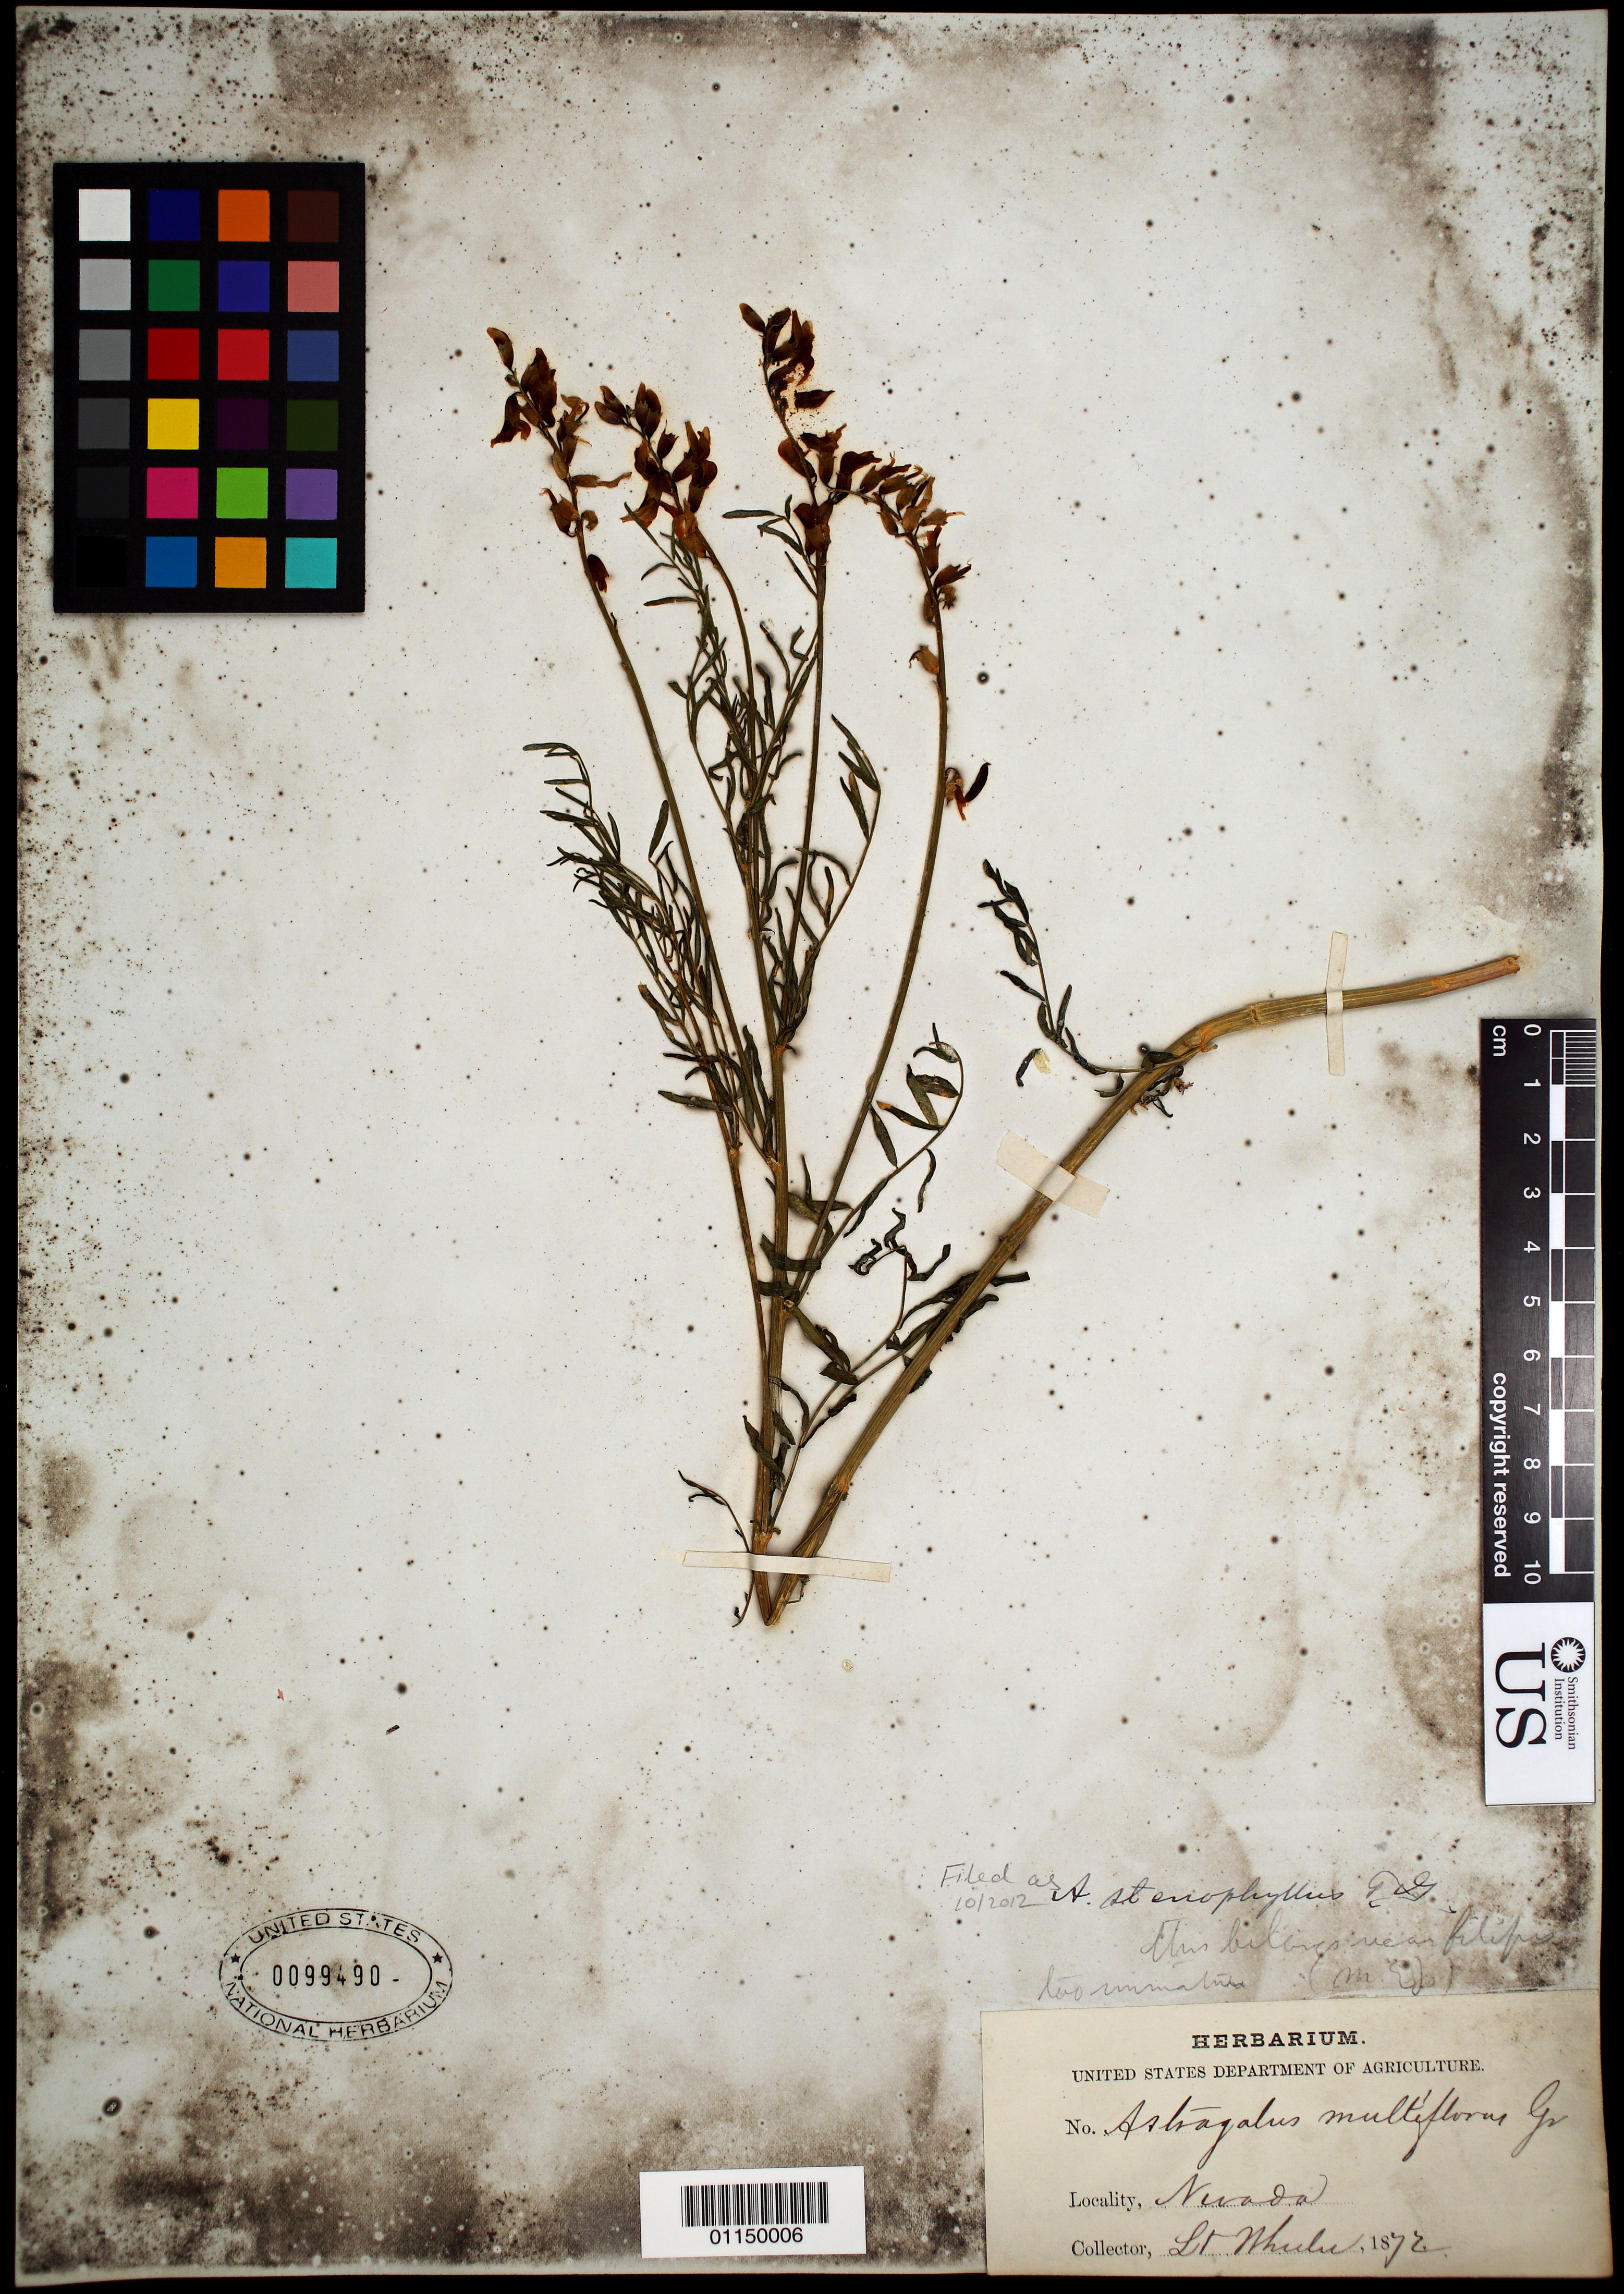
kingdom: Plantae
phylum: Tracheophyta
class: Magnoliopsida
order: Fabales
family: Fabaceae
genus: Astragalus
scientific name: Astragalus stenophyllus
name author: Torr. & A. Gray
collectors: -- Wheeler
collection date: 1872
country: United States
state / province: Nevada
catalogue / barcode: US 99490